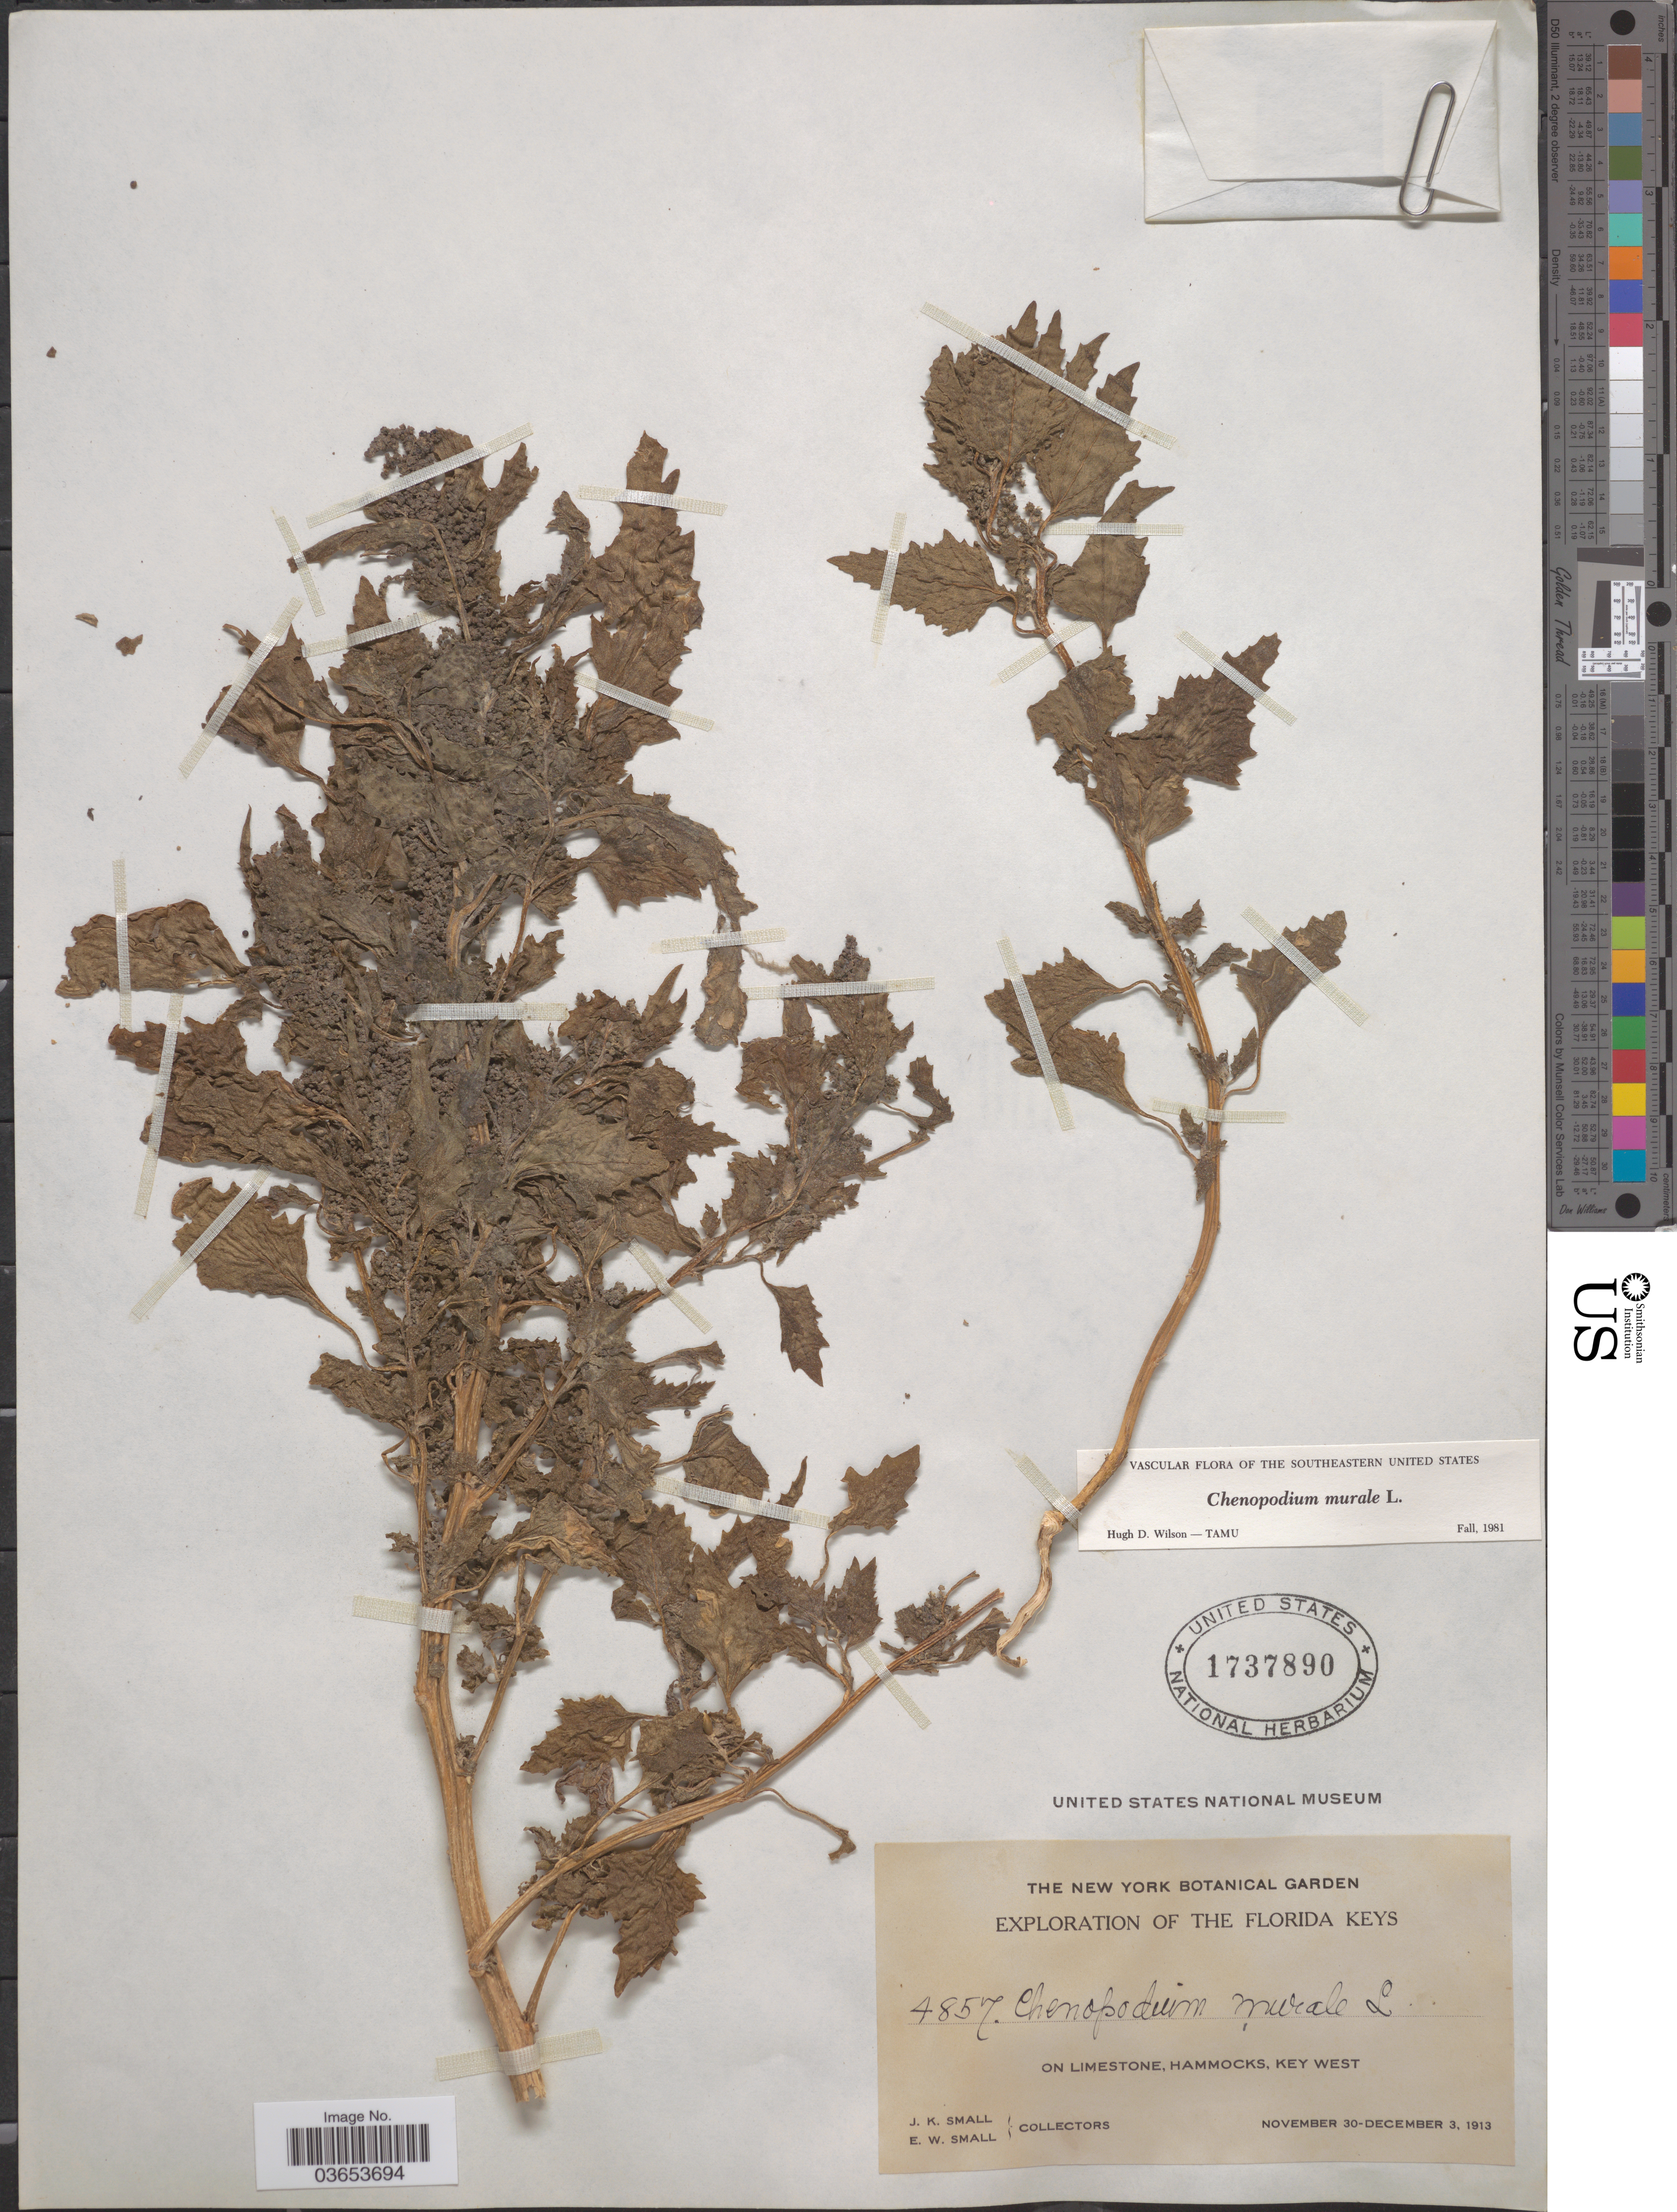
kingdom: Plantae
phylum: Tracheophyta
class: Magnoliopsida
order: Caryophyllales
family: Amaranthaceae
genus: Chenopodium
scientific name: Chenopodium murale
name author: L.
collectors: J. K. Small & E. W. Small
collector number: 4857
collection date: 1913-11-30/1913-12-03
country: United States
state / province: Florida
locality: Om limestone hammocks, Key West.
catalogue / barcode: US 1737890